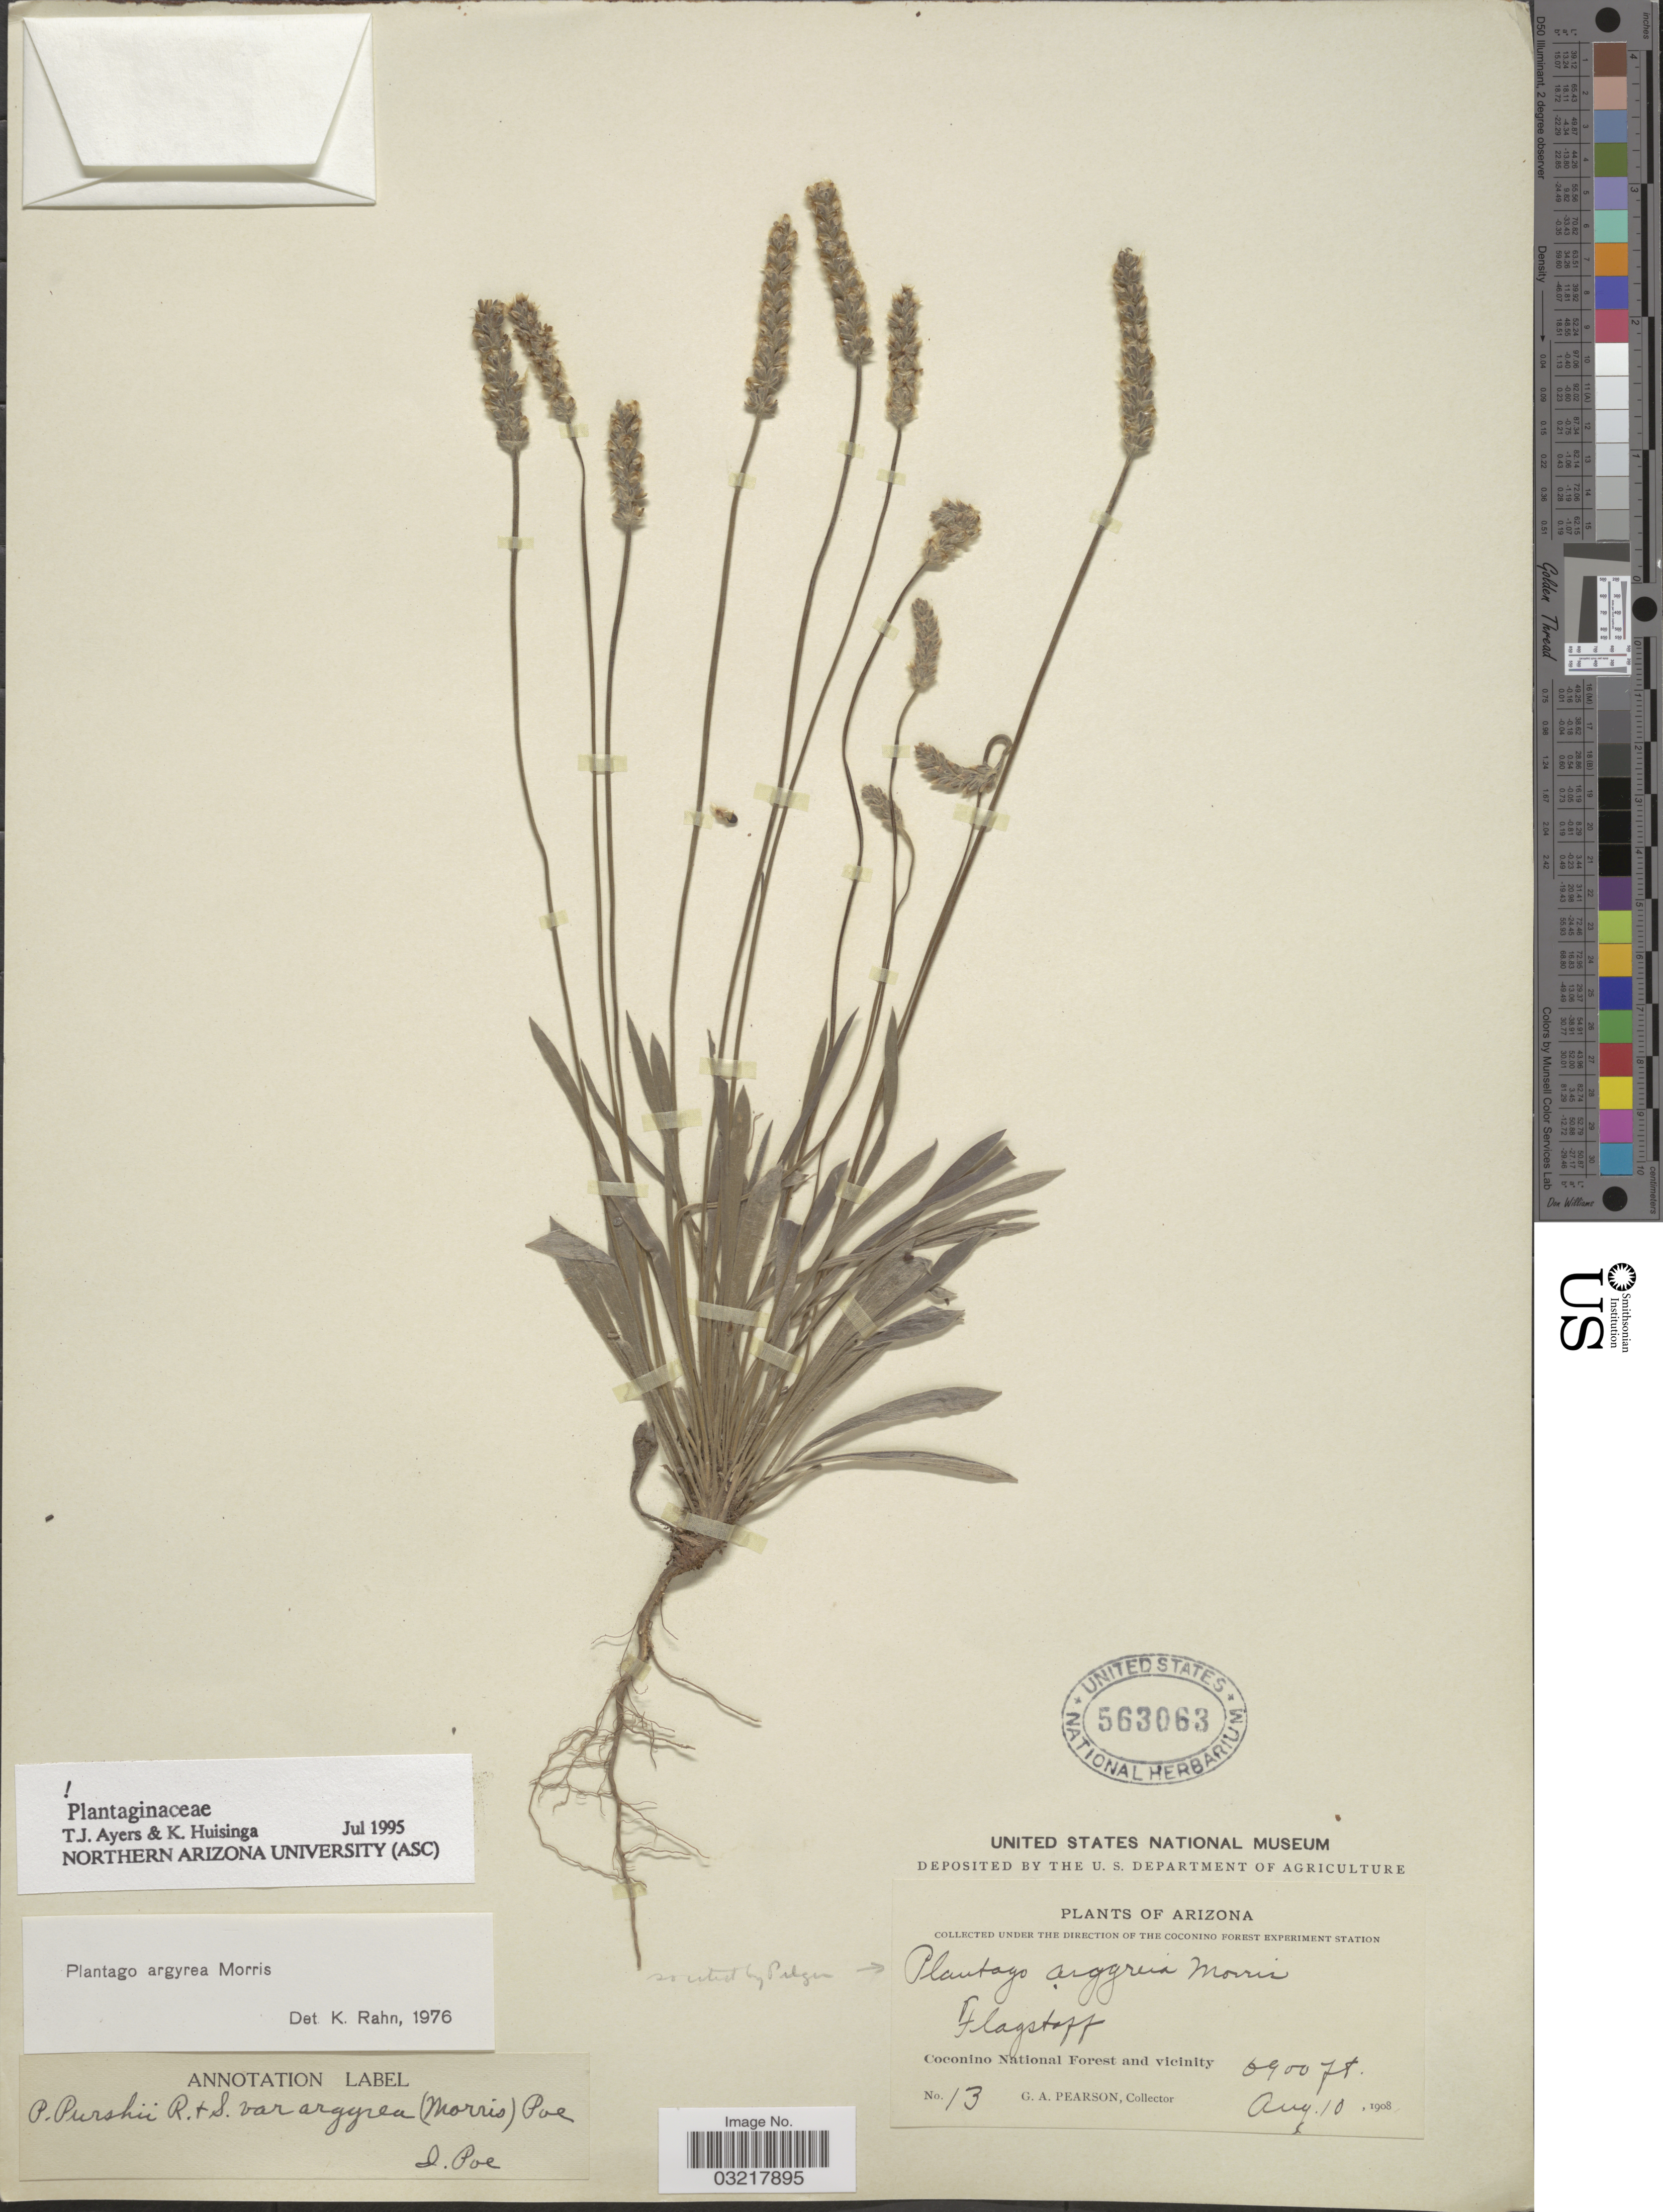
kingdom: Plantae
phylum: Tracheophyta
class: Magnoliopsida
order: Lamiales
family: Plantaginaceae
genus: Plantago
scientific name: Plantago argyrea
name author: E. Morris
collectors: G. Pearson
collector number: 13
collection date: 1908-08-10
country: United States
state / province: Arizona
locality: Flagstaff. Coconino National Forest and vicinity.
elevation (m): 2103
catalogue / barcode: US 563063